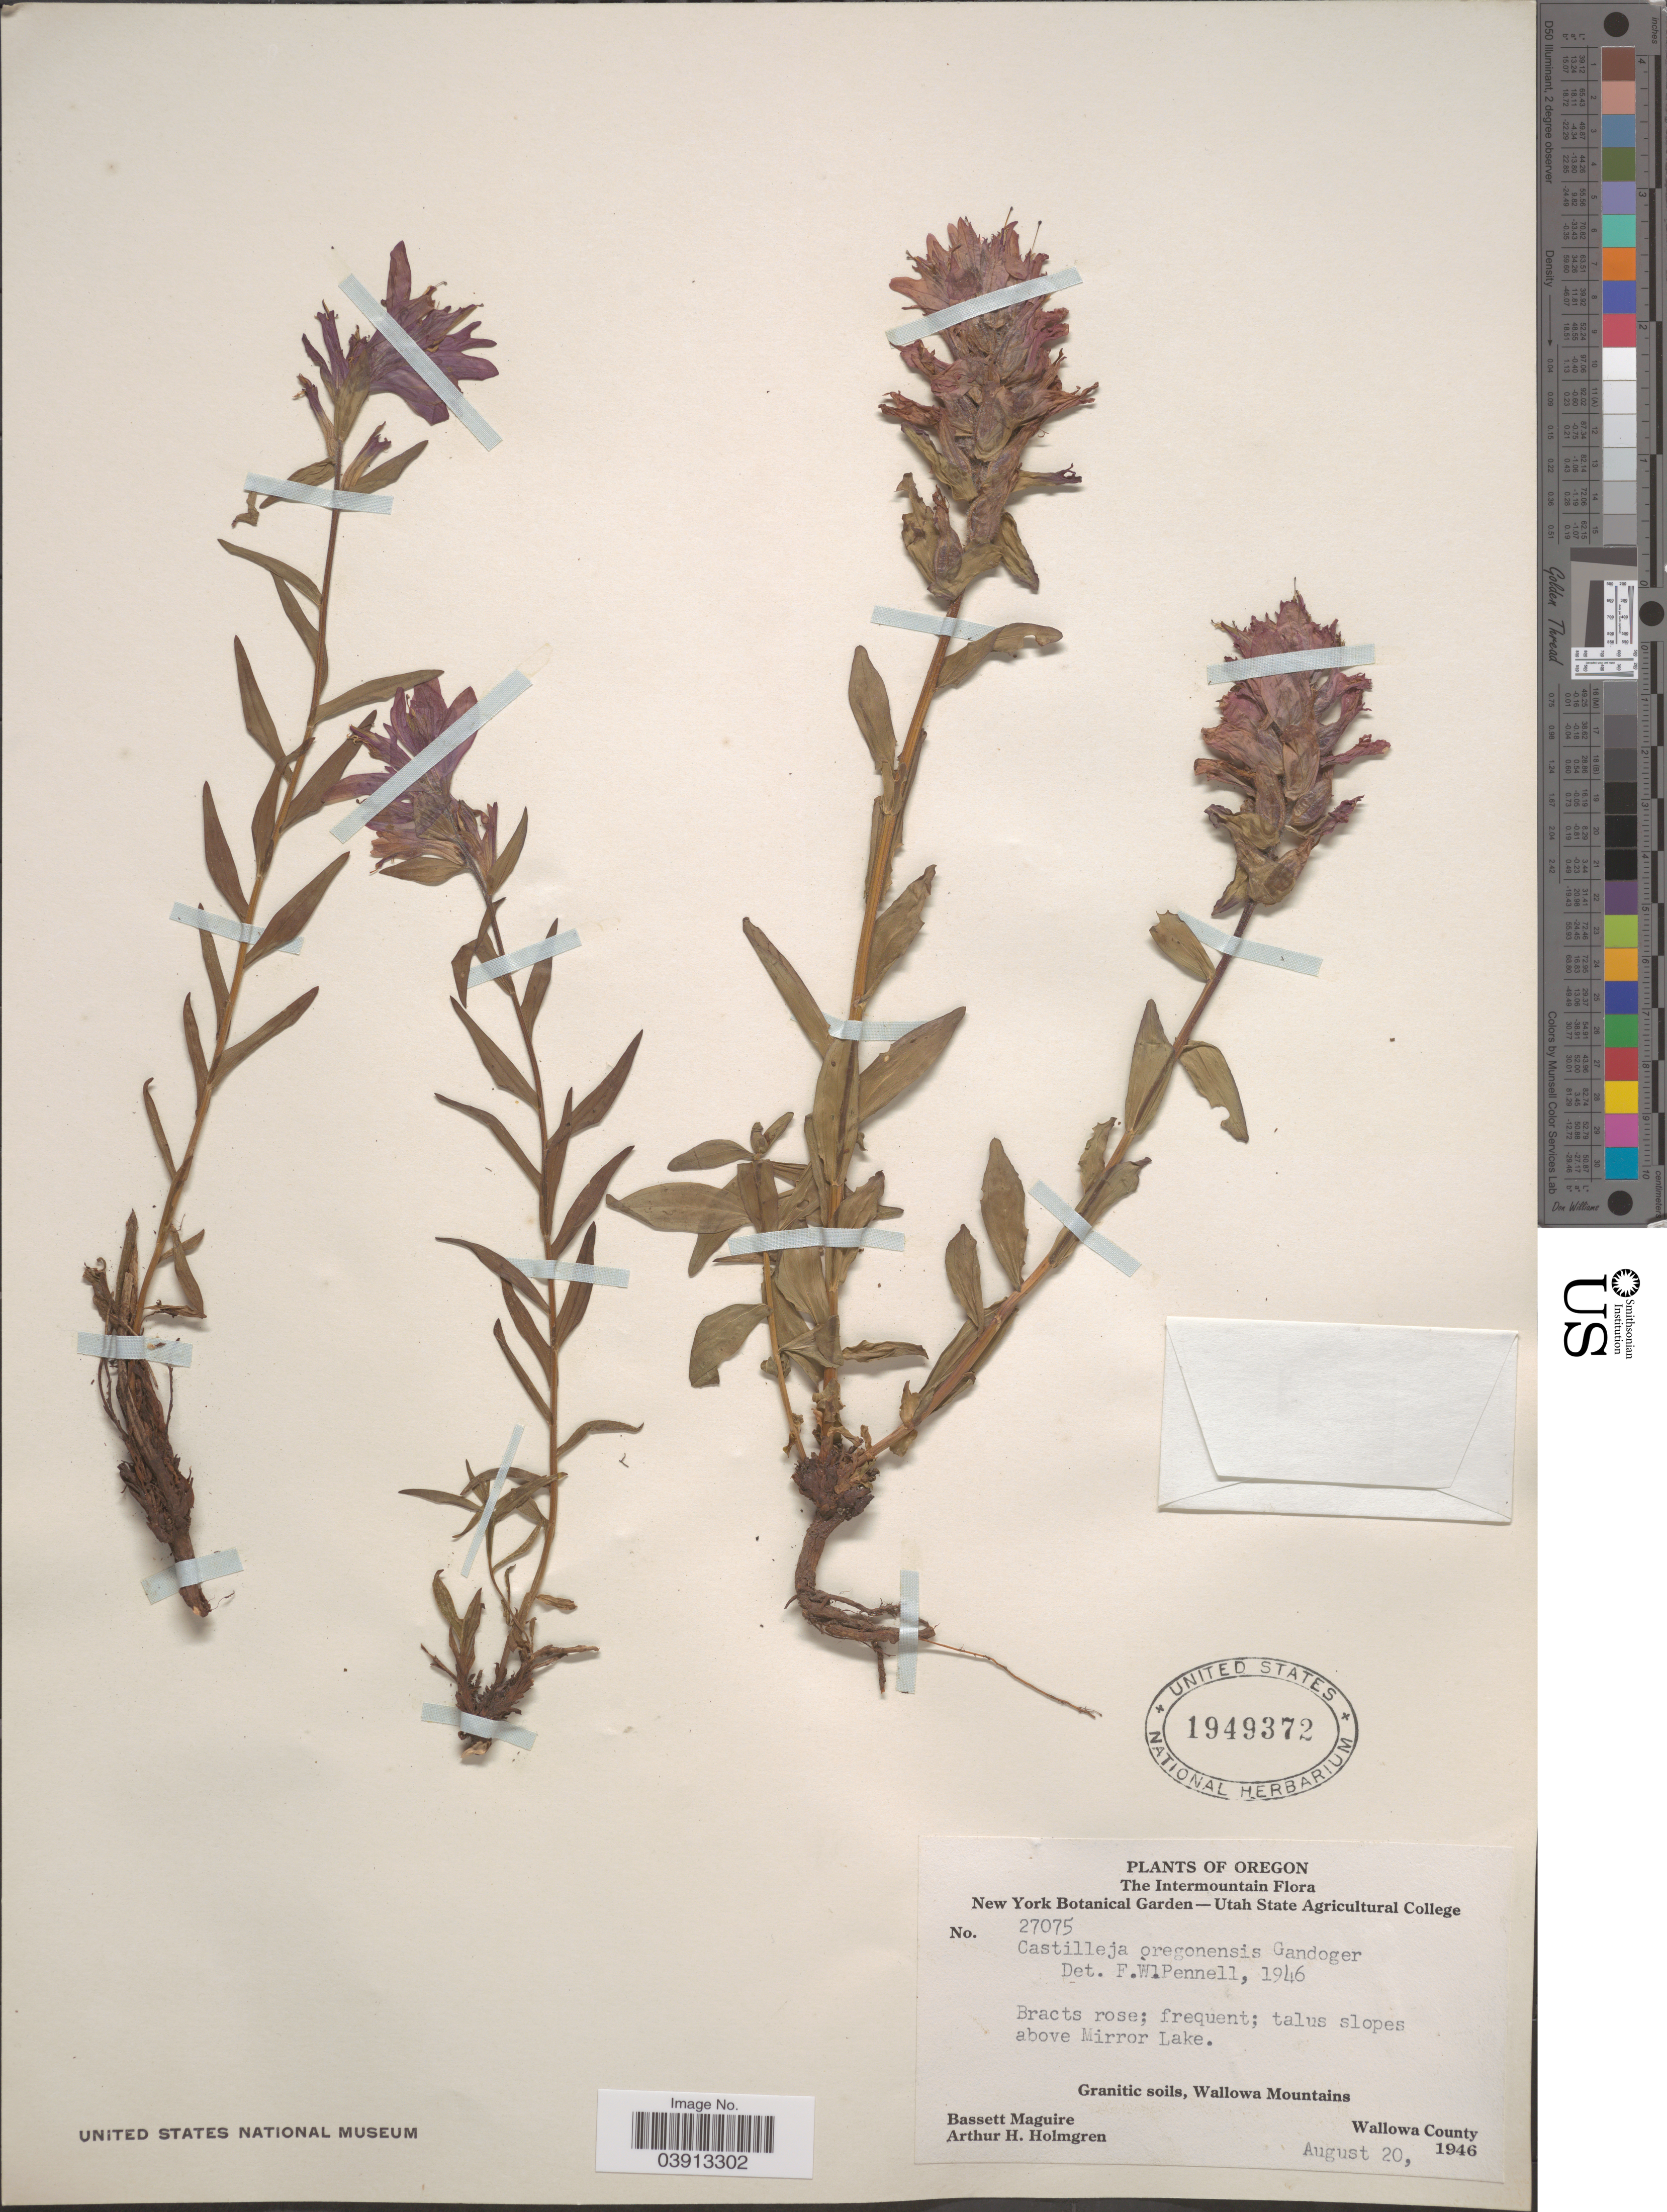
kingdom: Plantae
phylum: Tracheophyta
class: Magnoliopsida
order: Lamiales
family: Orobanchaceae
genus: Castilleja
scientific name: Castilleja oregonensis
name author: Gand.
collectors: B. Maguire & A. H. Holmgren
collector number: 27075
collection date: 1946-08-20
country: United States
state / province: Oregon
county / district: Wallowa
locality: The Intermountain. Frequent; talus slopes above Mirror Lake. Wallowa Mountains. Wallowa County.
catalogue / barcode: US 1949372